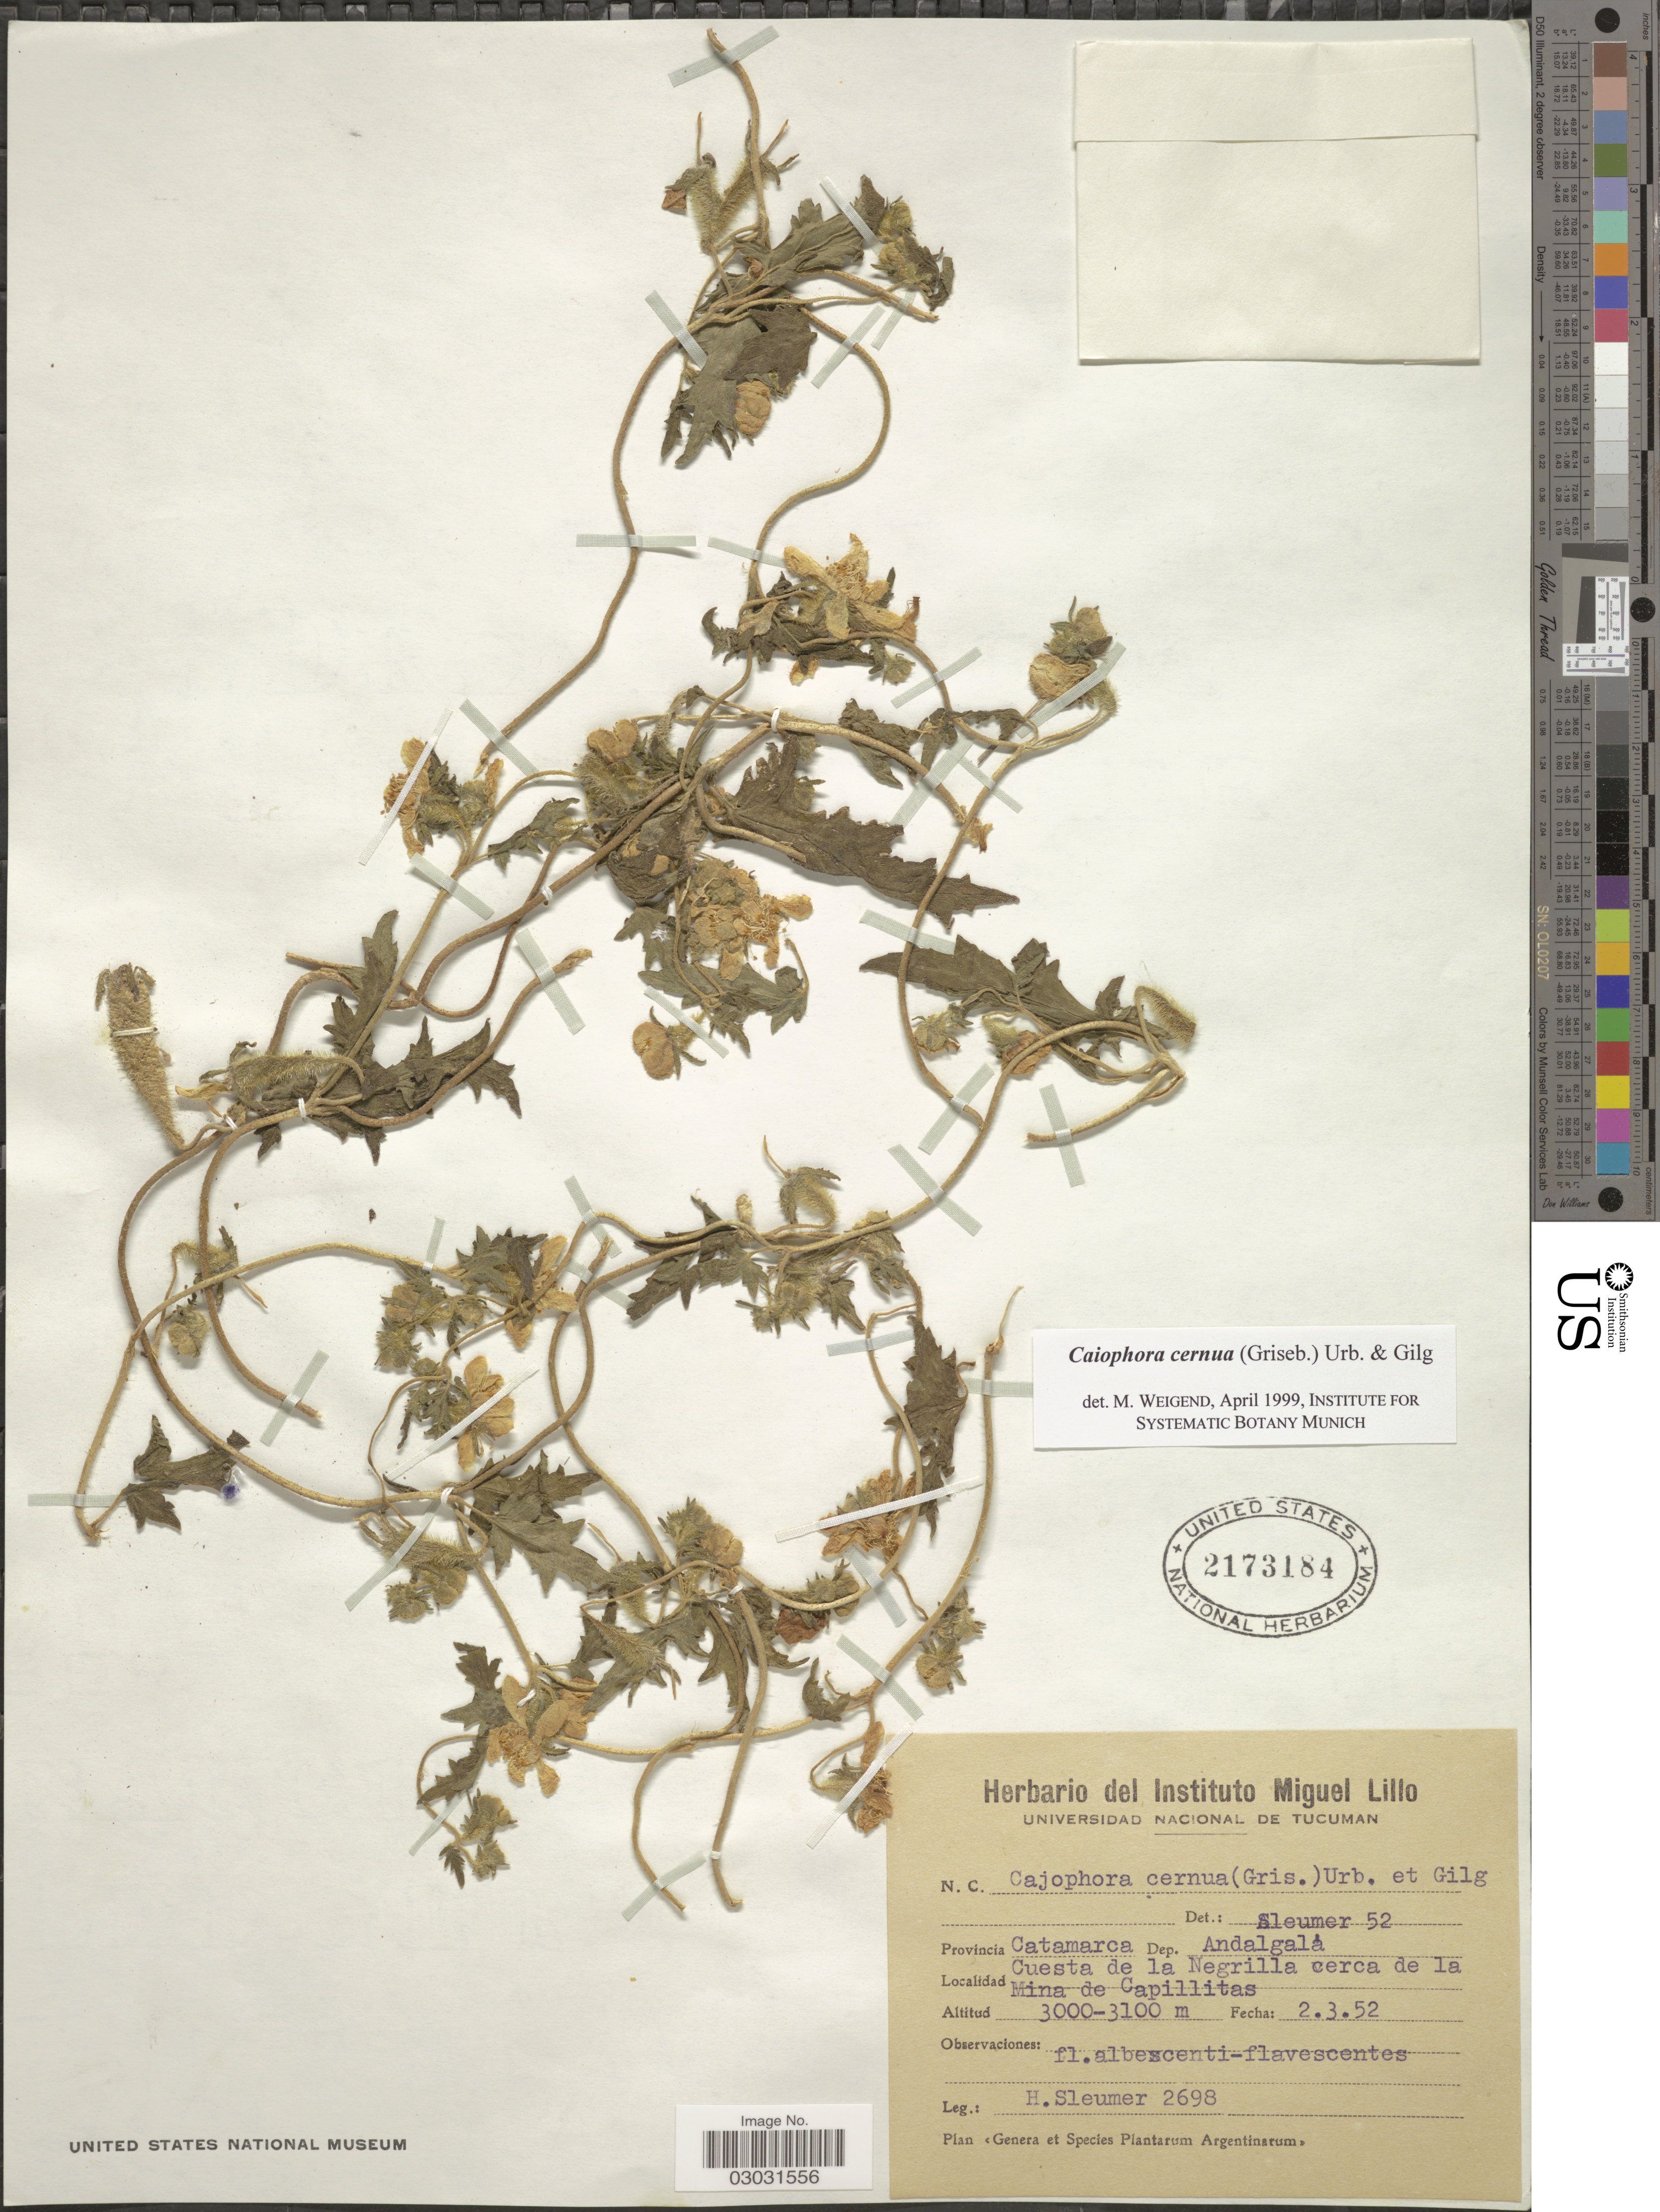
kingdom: Plantae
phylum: Tracheophyta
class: Magnoliopsida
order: Cornales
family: Loasaceae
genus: Caiophora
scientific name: Caiophora cernua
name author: (Griseb.) Gilg & Urb. ex Kurtz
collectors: H. O. Sleumer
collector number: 2698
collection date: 1952-03-02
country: Argentina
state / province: Catamarca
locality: Dep. Andalgalà. Cuesta de la Negrilla cerca de la Mina de Capillitas.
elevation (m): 3000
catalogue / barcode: US 2173184